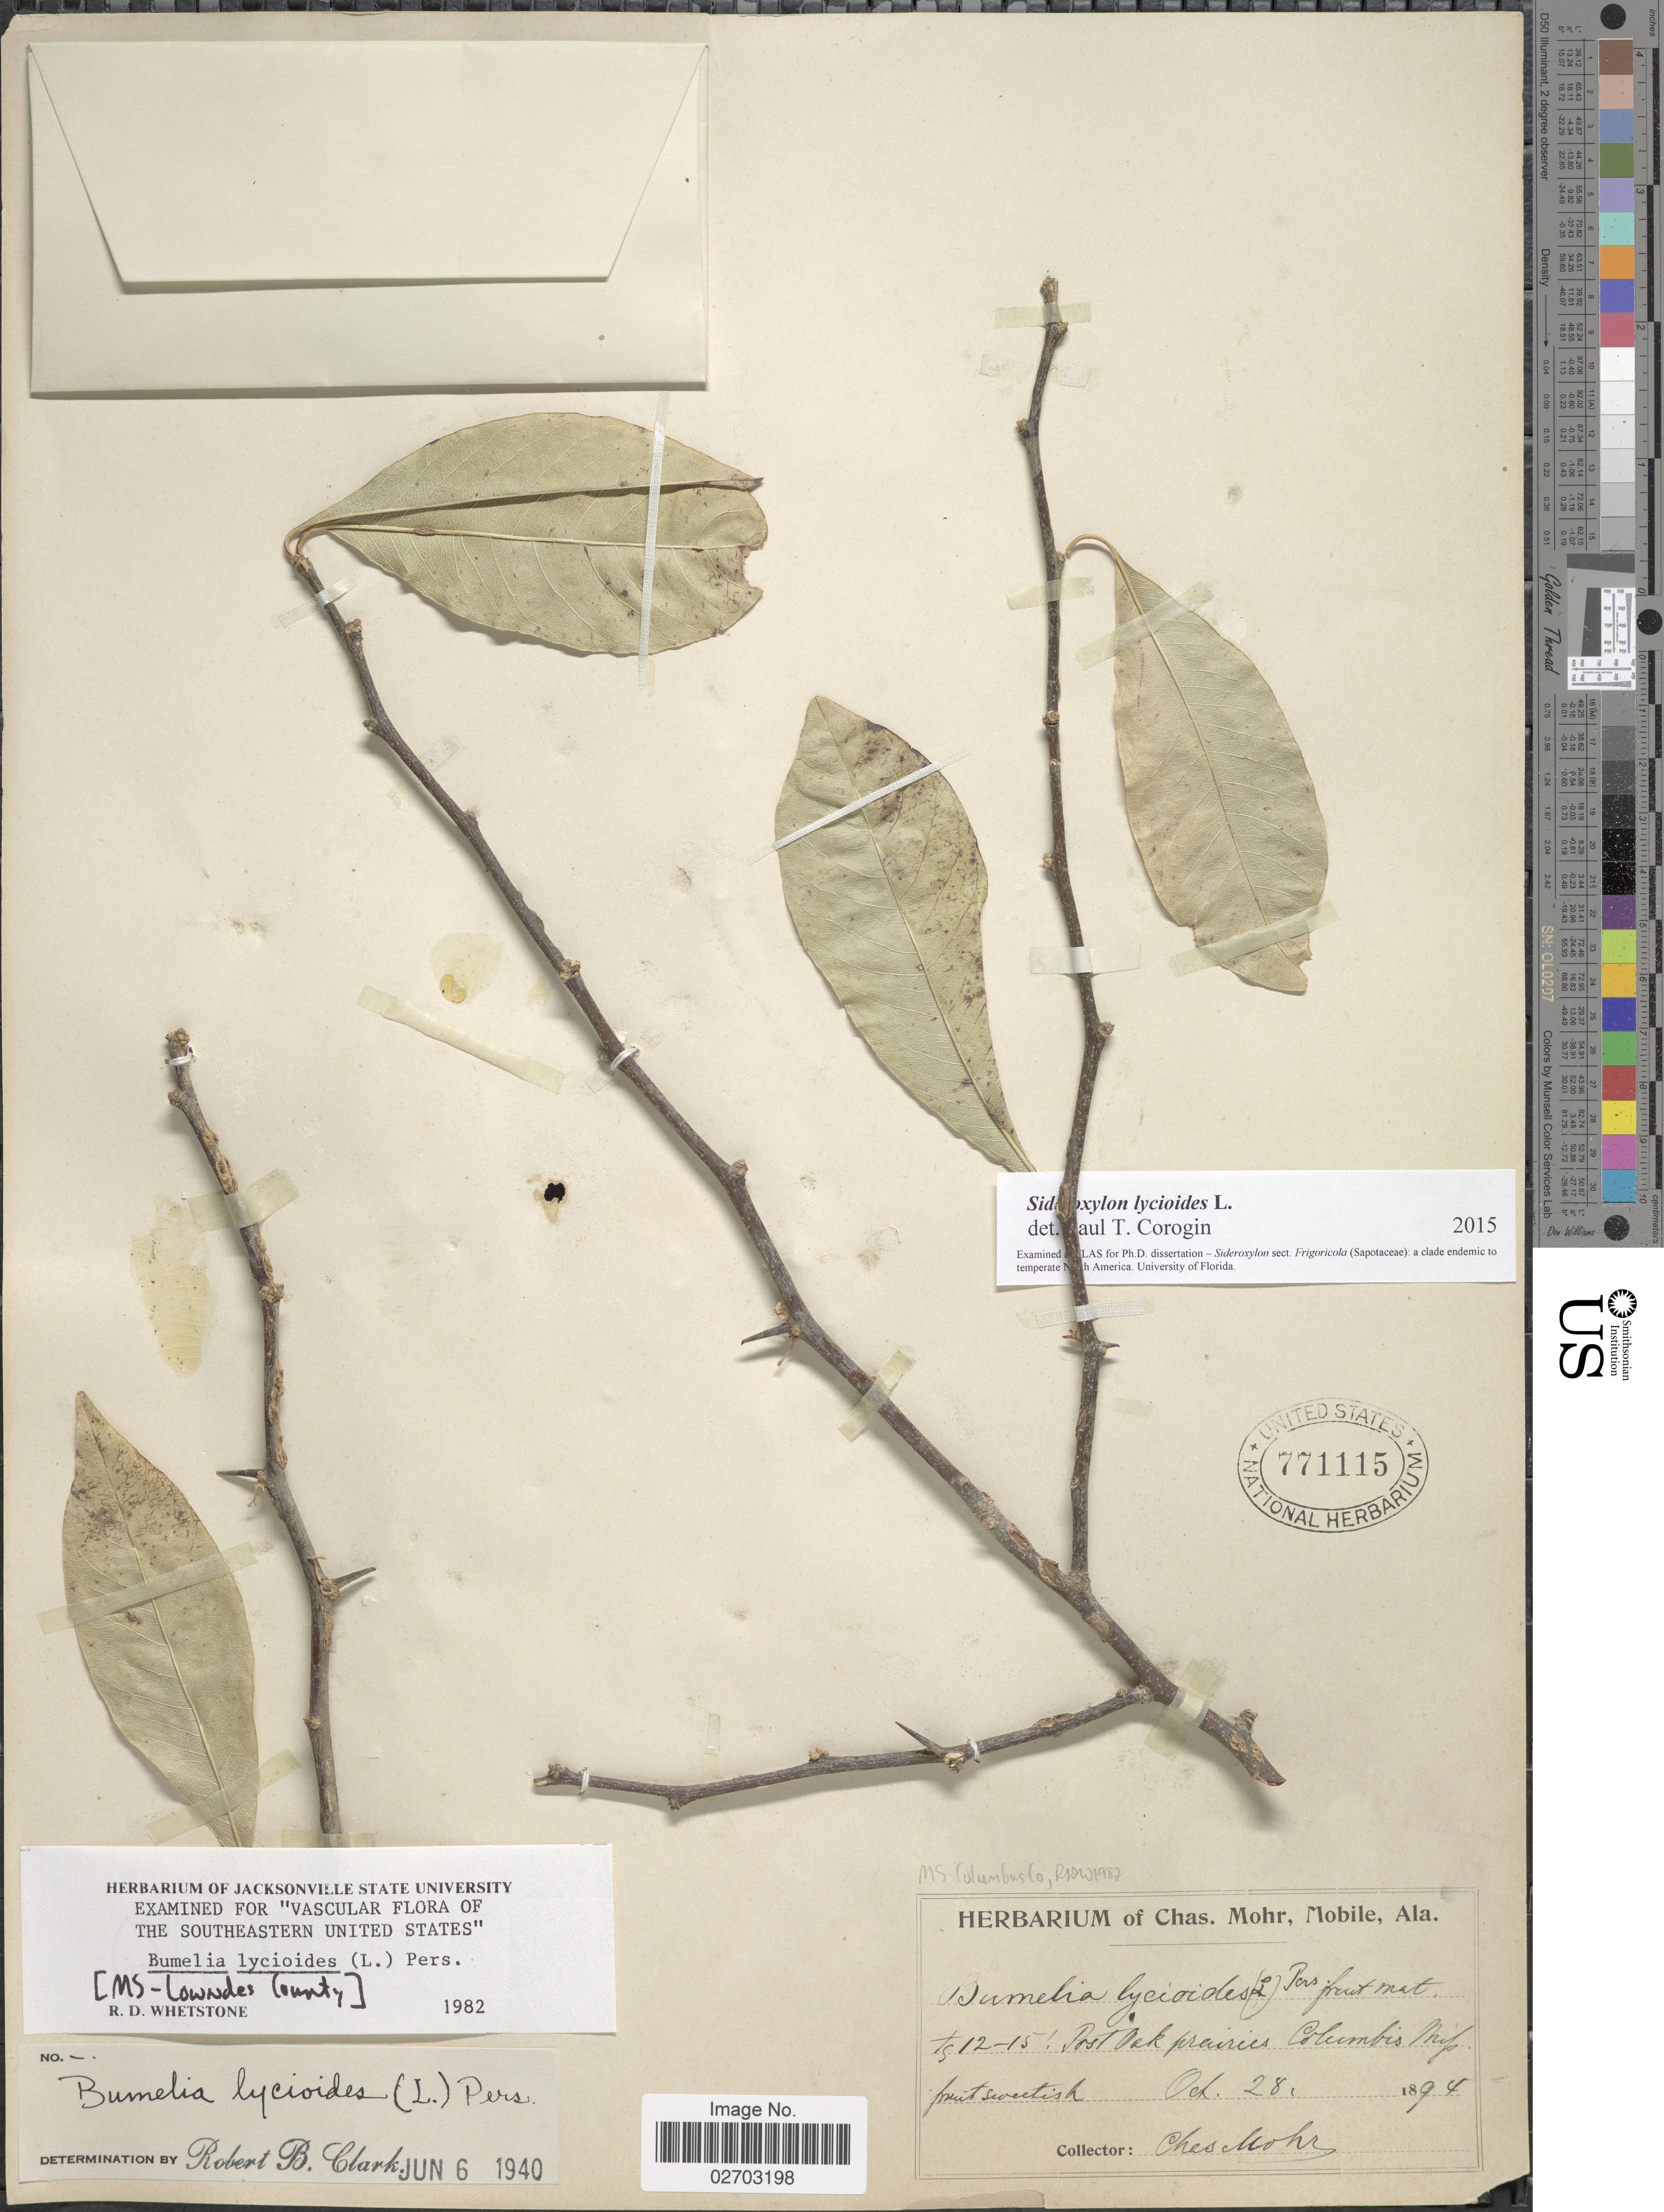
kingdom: Plantae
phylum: Tracheophyta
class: Magnoliopsida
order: Ericales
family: Sapotaceae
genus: Sideroxylon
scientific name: Sideroxylon lycioides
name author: L.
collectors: C. T. Mohr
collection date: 1894-10-28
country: United States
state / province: Mississippi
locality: Post Oak prairies, Colbis Mip.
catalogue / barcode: US 771115